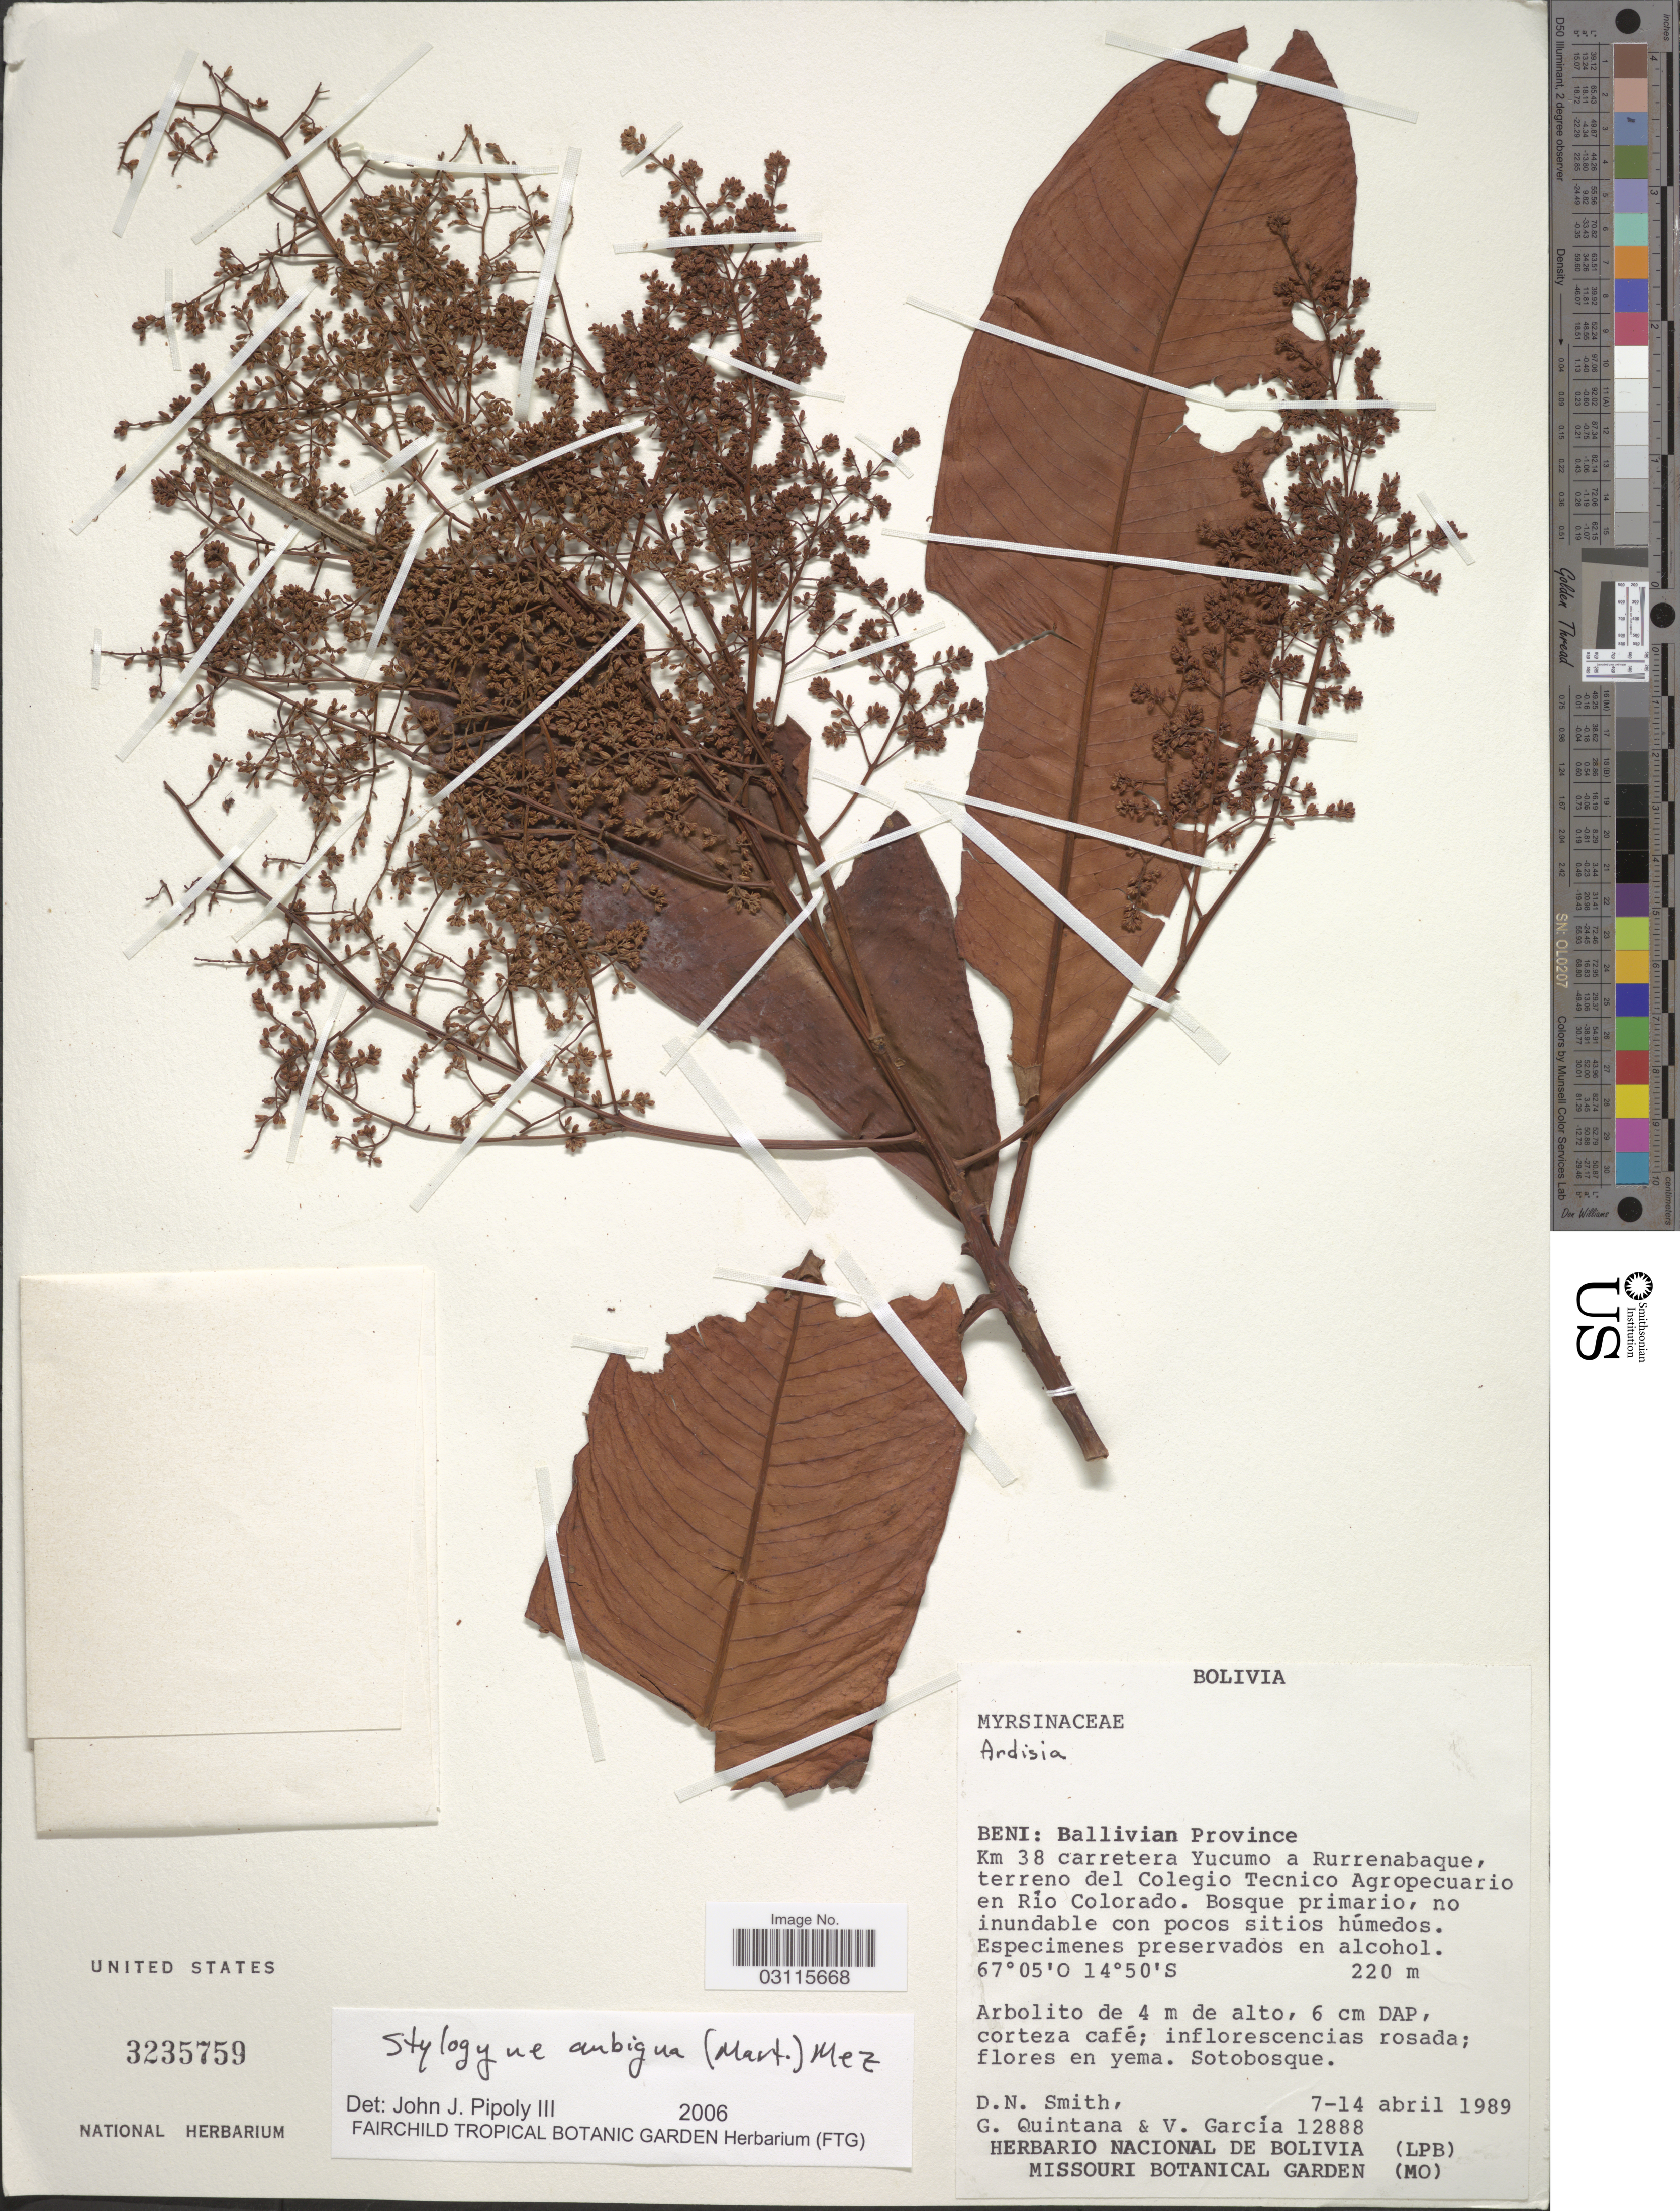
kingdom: Plantae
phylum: Tracheophyta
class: Magnoliopsida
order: Ericales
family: Primulaceae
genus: Stylogyne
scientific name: Stylogyne ambigua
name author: (Mart.) Mez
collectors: D. Smith, G. Quintana & V. Garcia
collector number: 12888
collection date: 1989-04-07/1989-04-14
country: Bolivia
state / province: Beni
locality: Ballivian Province. Km 38 carretera Yucumo a Rurrenabaque, terreno del Colegio Tecnico Agropecuario en Río Colorado.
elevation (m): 220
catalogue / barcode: US 3235759